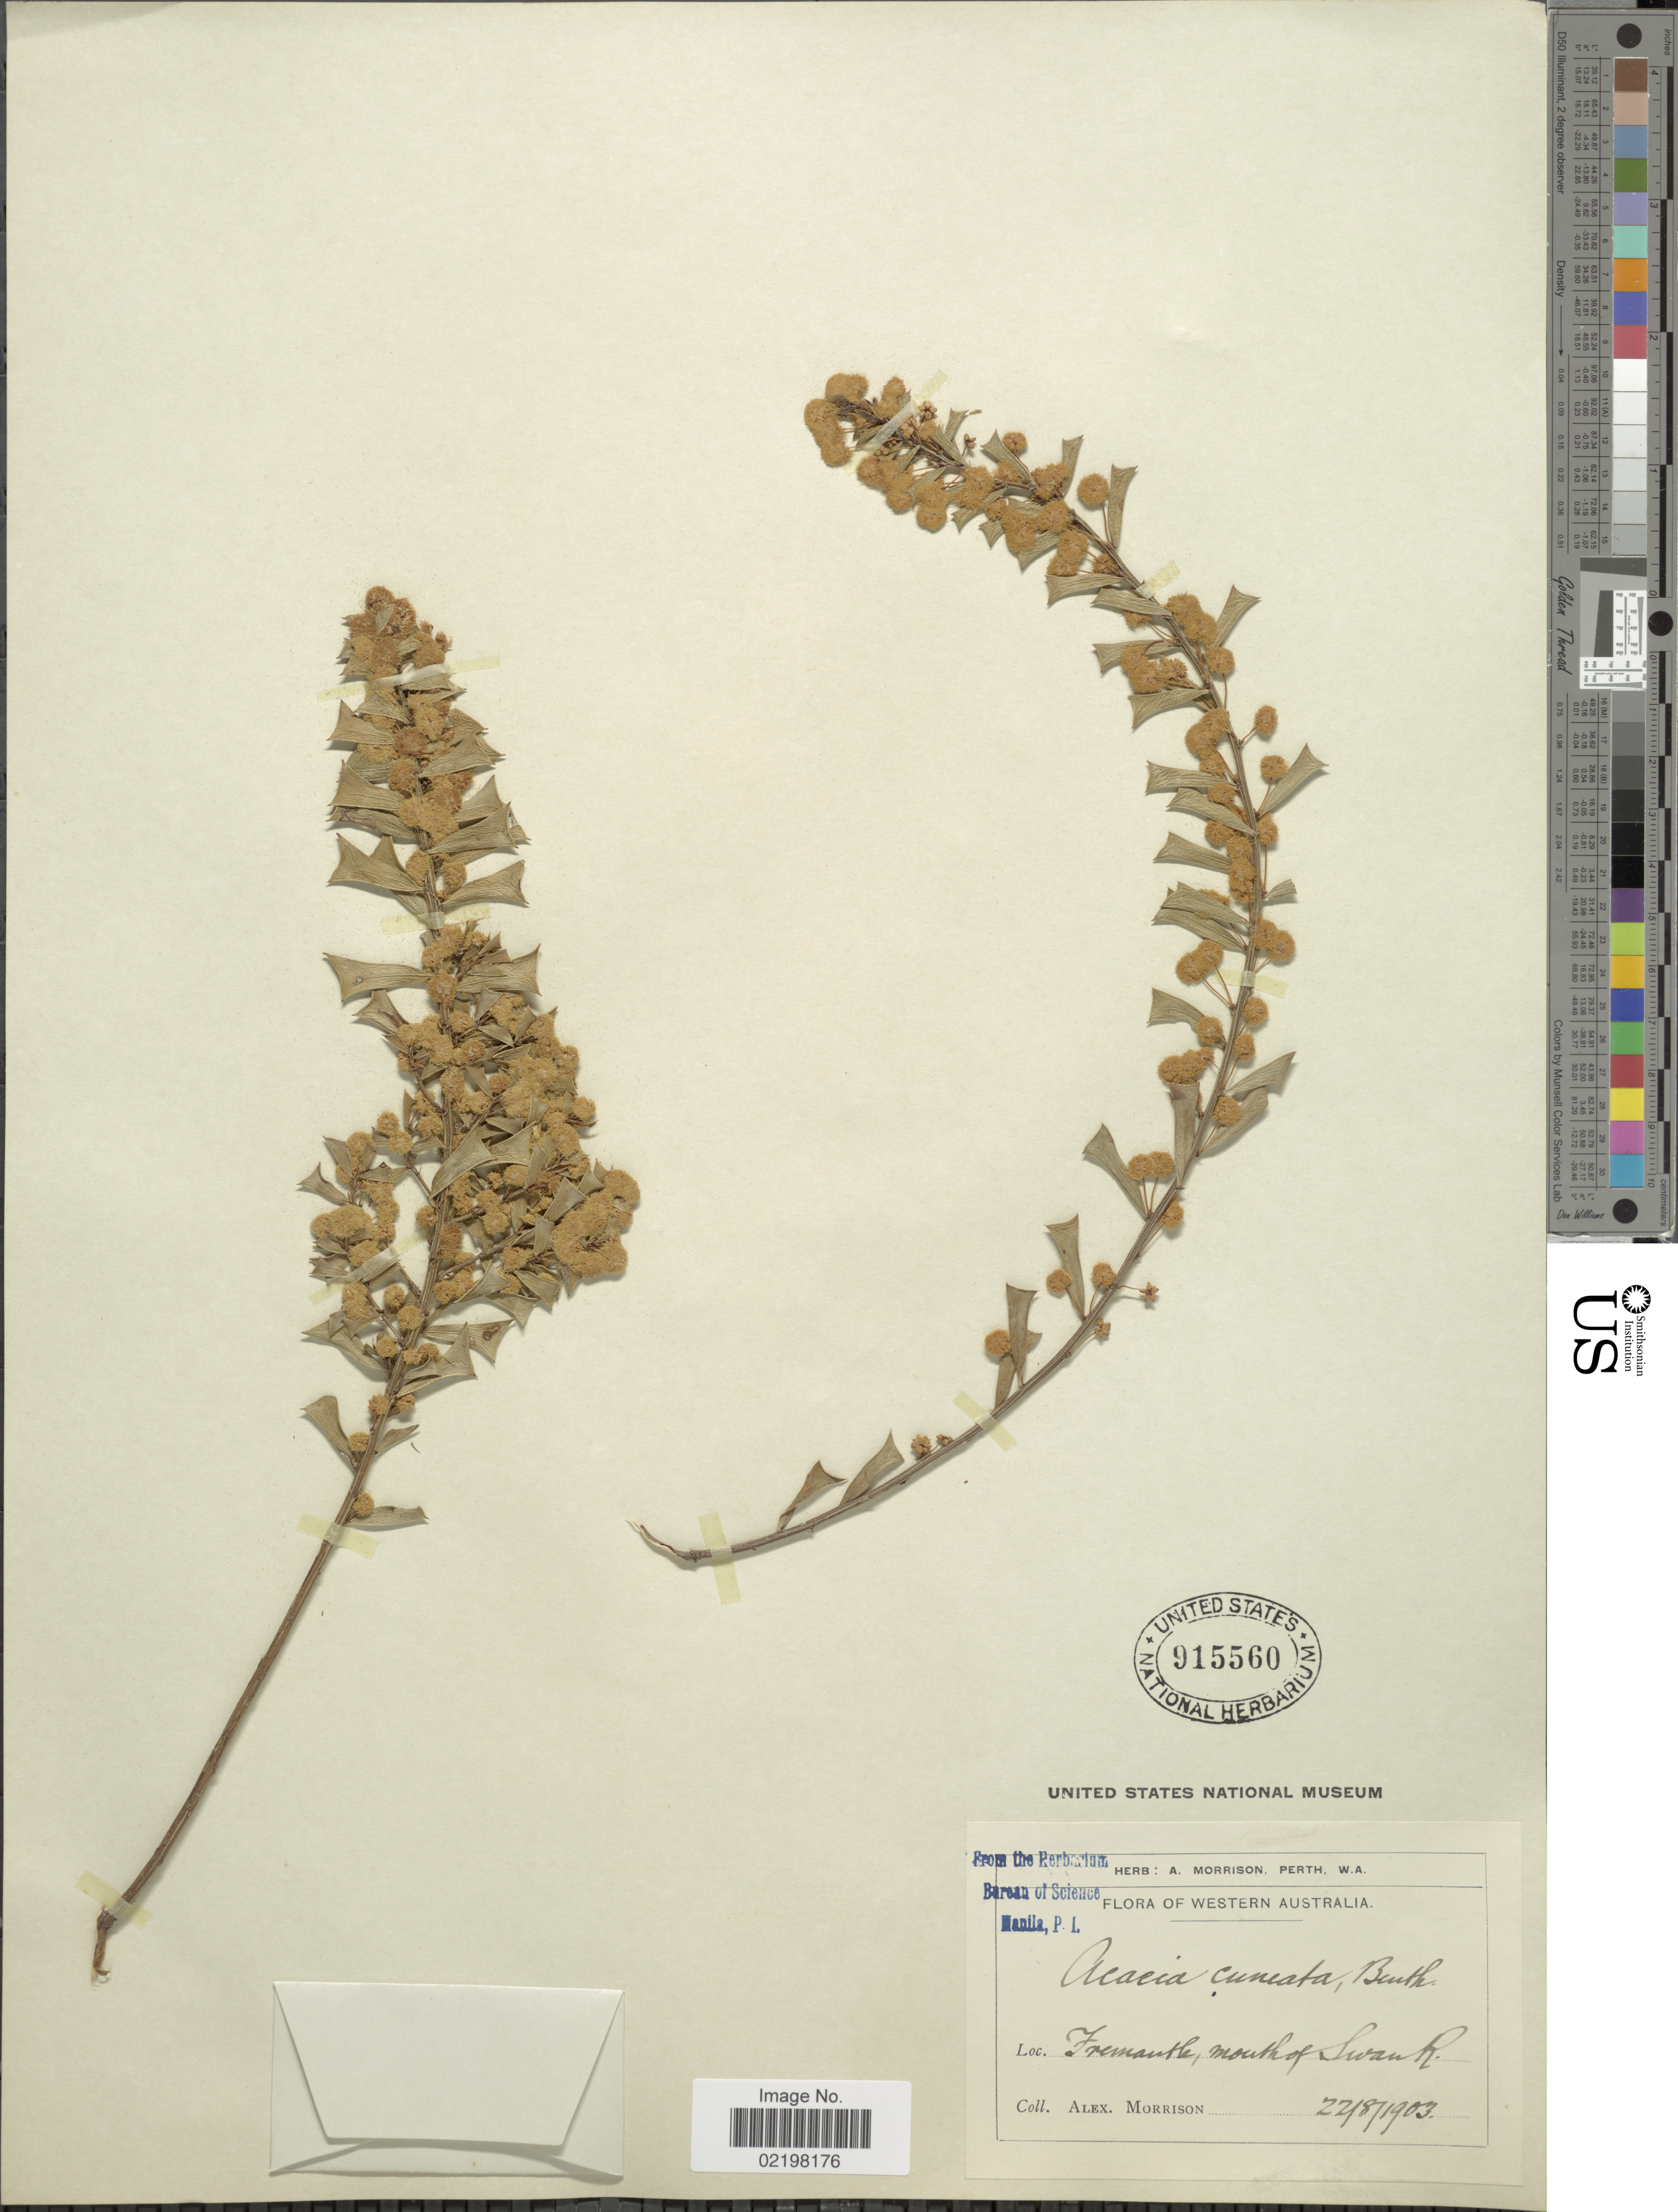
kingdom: Plantae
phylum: Tracheophyta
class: Magnoliopsida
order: Fabales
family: Fabaceae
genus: Acacia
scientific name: Acacia cuneata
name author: Benth.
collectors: A. Morrison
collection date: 1903-08-22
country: Australia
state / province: Western Australia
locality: Western Australia, Fremouth, mouth of Swan R.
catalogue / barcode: US 915560